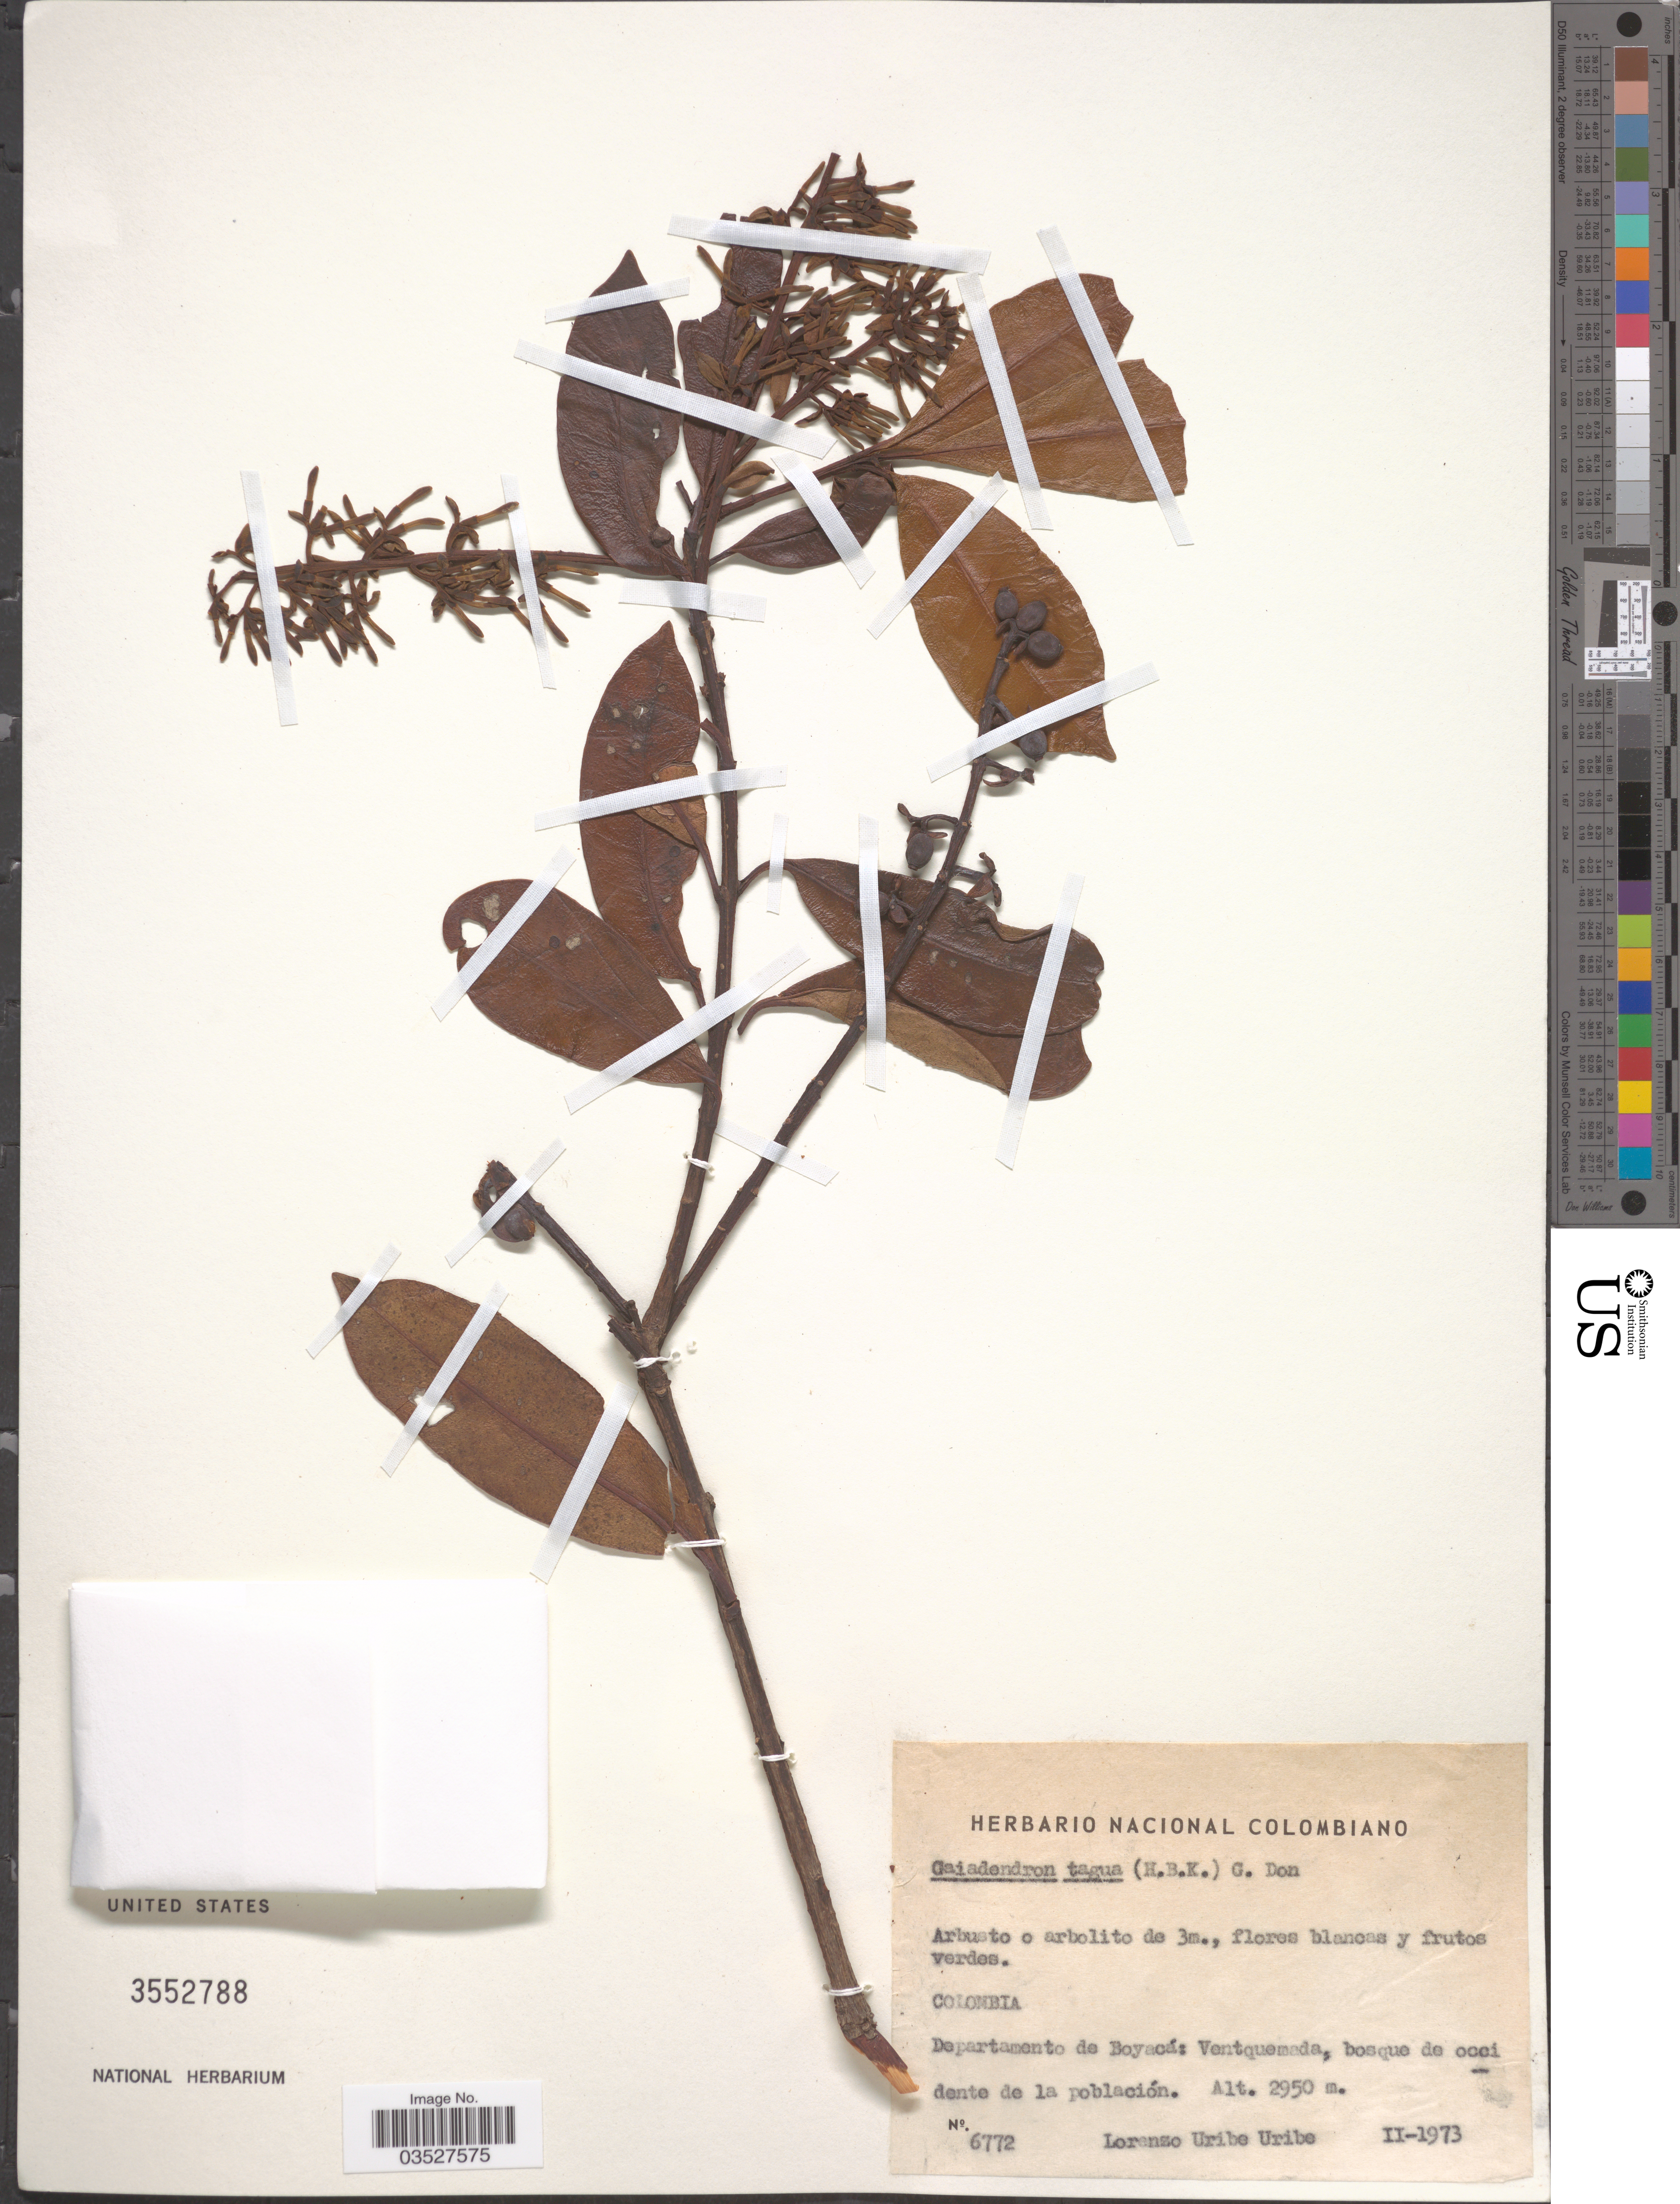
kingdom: Plantae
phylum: Tracheophyta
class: Magnoliopsida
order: Santalales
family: Loranthaceae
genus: Gaiadendron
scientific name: Gaiadendron punctatum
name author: (Ruiz & Pav.) G. Don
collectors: L. Uribe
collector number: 6772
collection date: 1973-02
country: Colombia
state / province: Boyacá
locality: Departamento de Boyacá: Ventquemada, bosque de occidente de la población.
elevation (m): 2950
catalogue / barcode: US 3552788